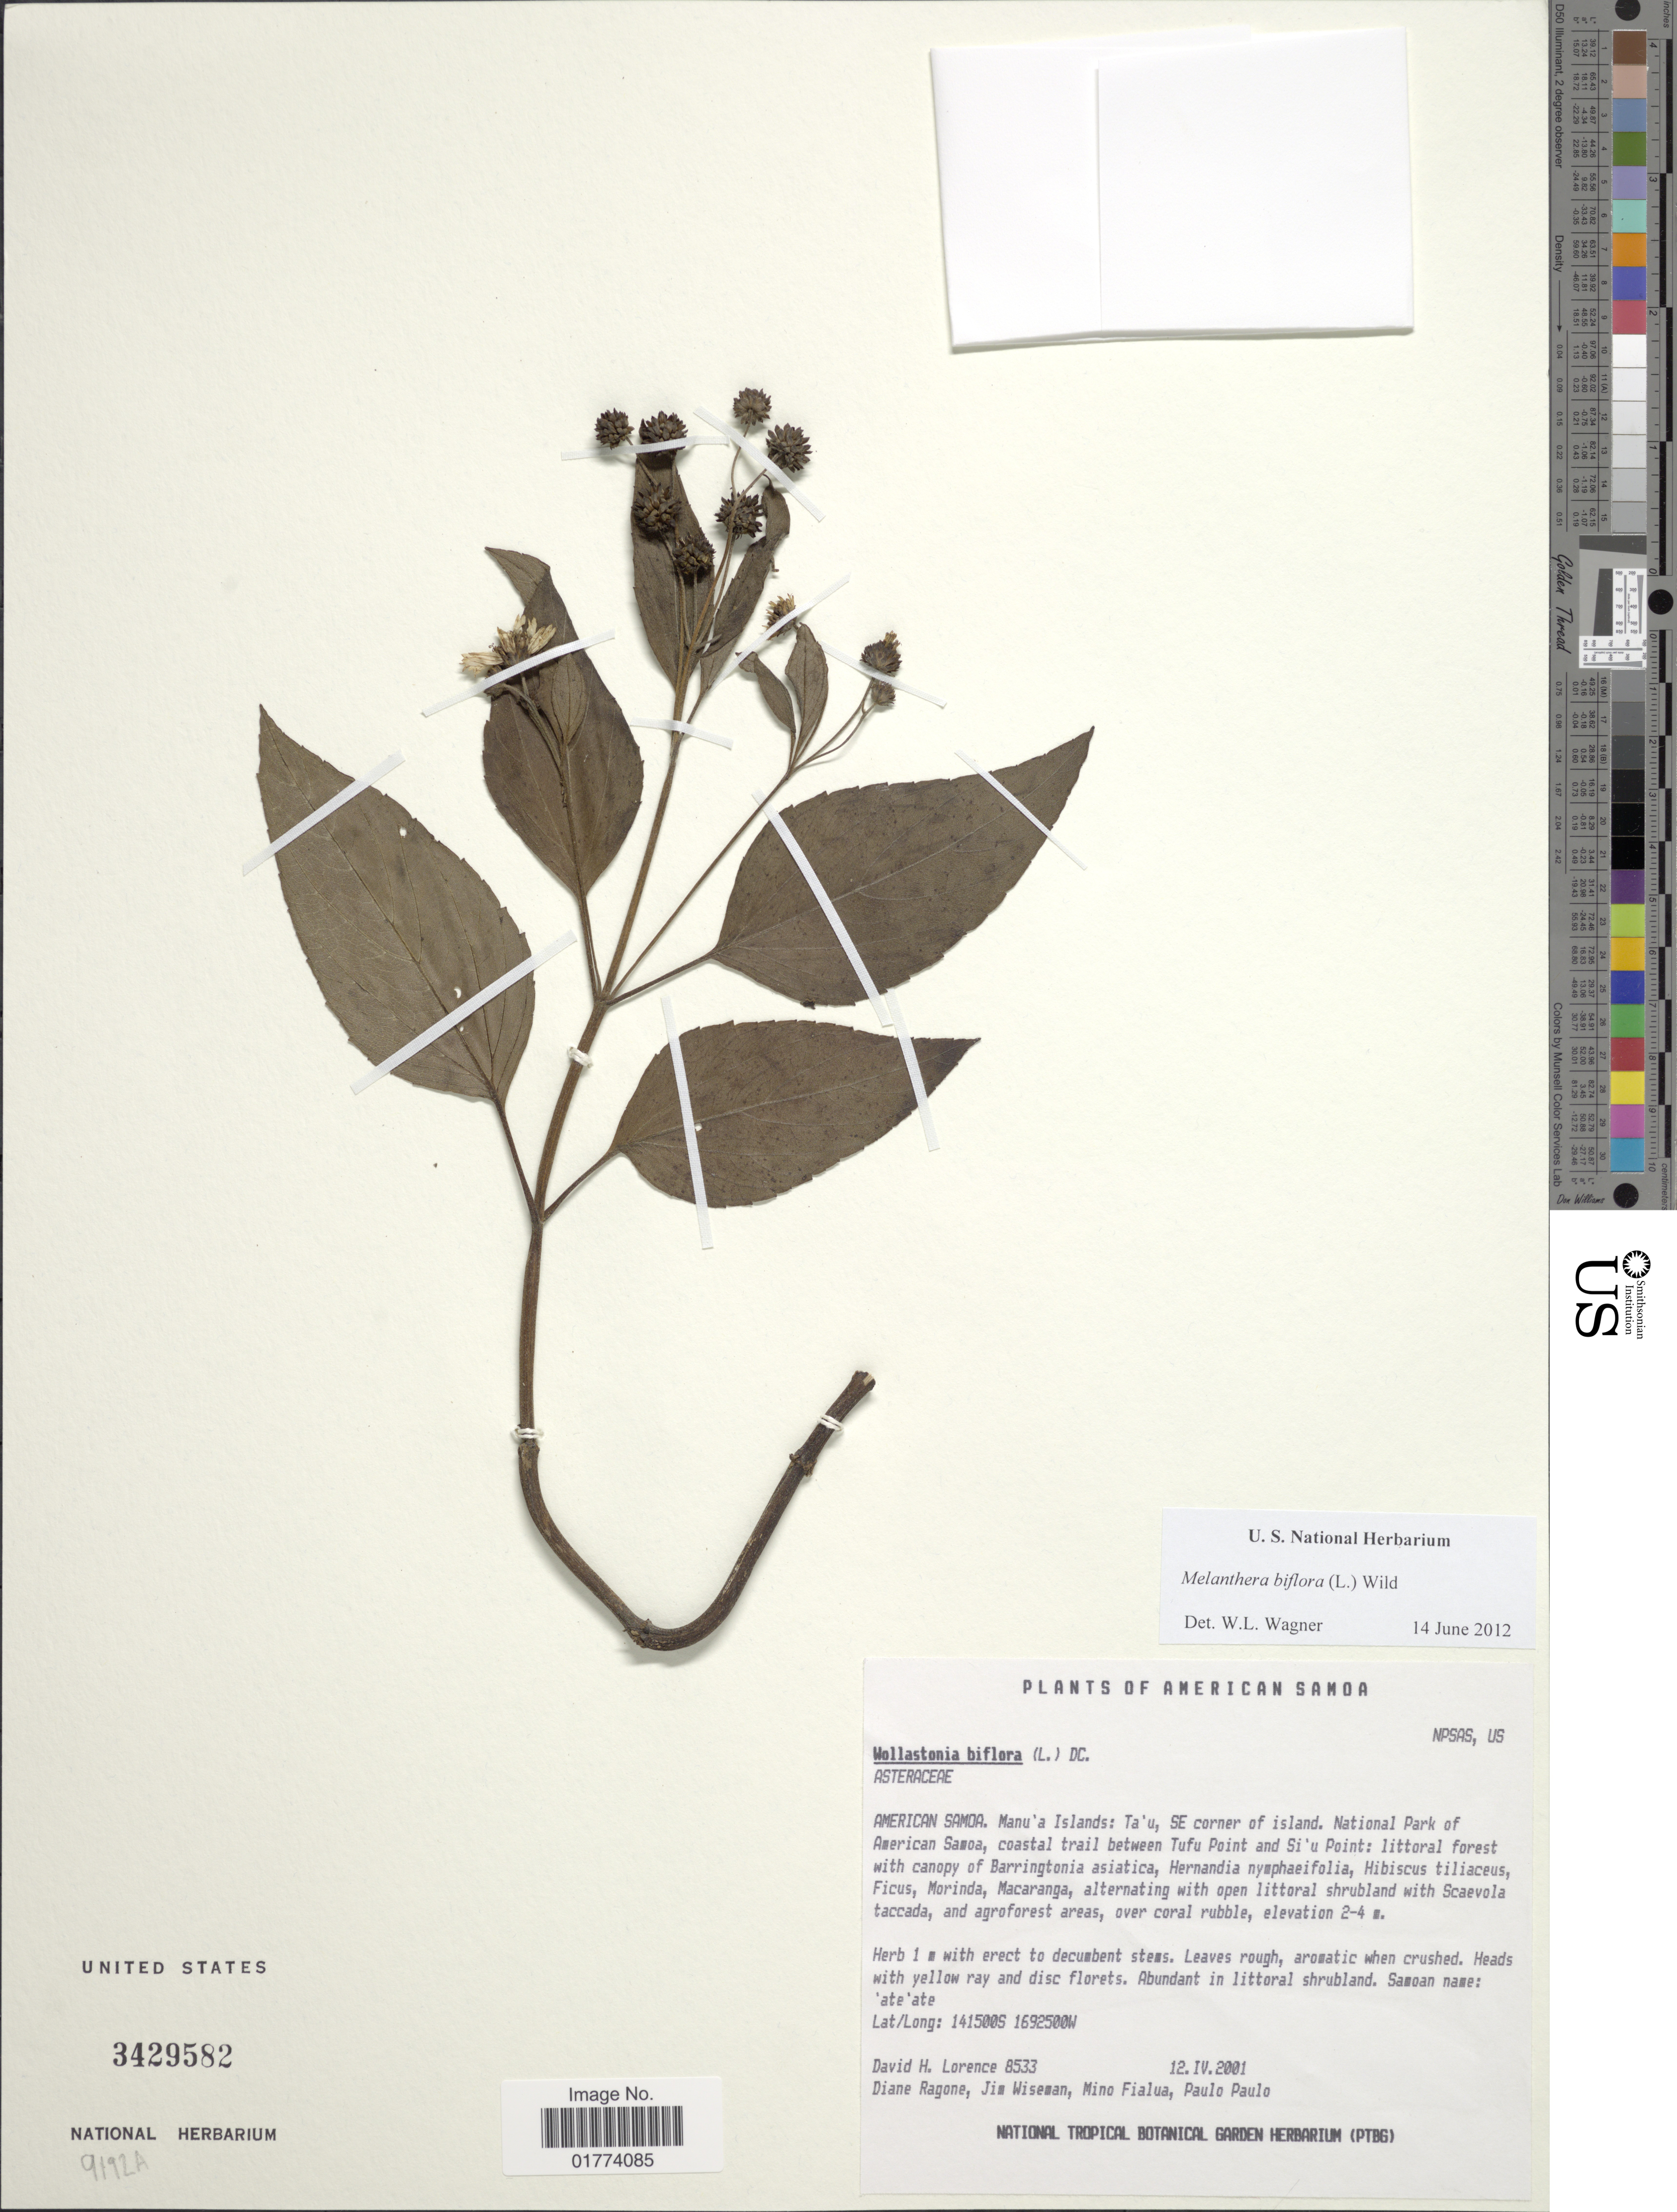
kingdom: Plantae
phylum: Tracheophyta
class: Magnoliopsida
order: Asterales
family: Asteraceae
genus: Wollastonia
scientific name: Wollastonia biflora var. biflora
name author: (L.) DC.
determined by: Wagner, W. L., (BOT), Smithsonian Institution - National Museum of Natural History (UNITED STATES)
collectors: D. Lorence, D. Ragone, J. Wiseman, M. Fialua & P. Paulo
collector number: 8533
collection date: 2001-04-12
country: American Samoa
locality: Manu'a Islans: Tau, SE corner of island, National Park of American Samoa, coastal trail between Tufu Point and Si'u Point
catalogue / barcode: US 3429582